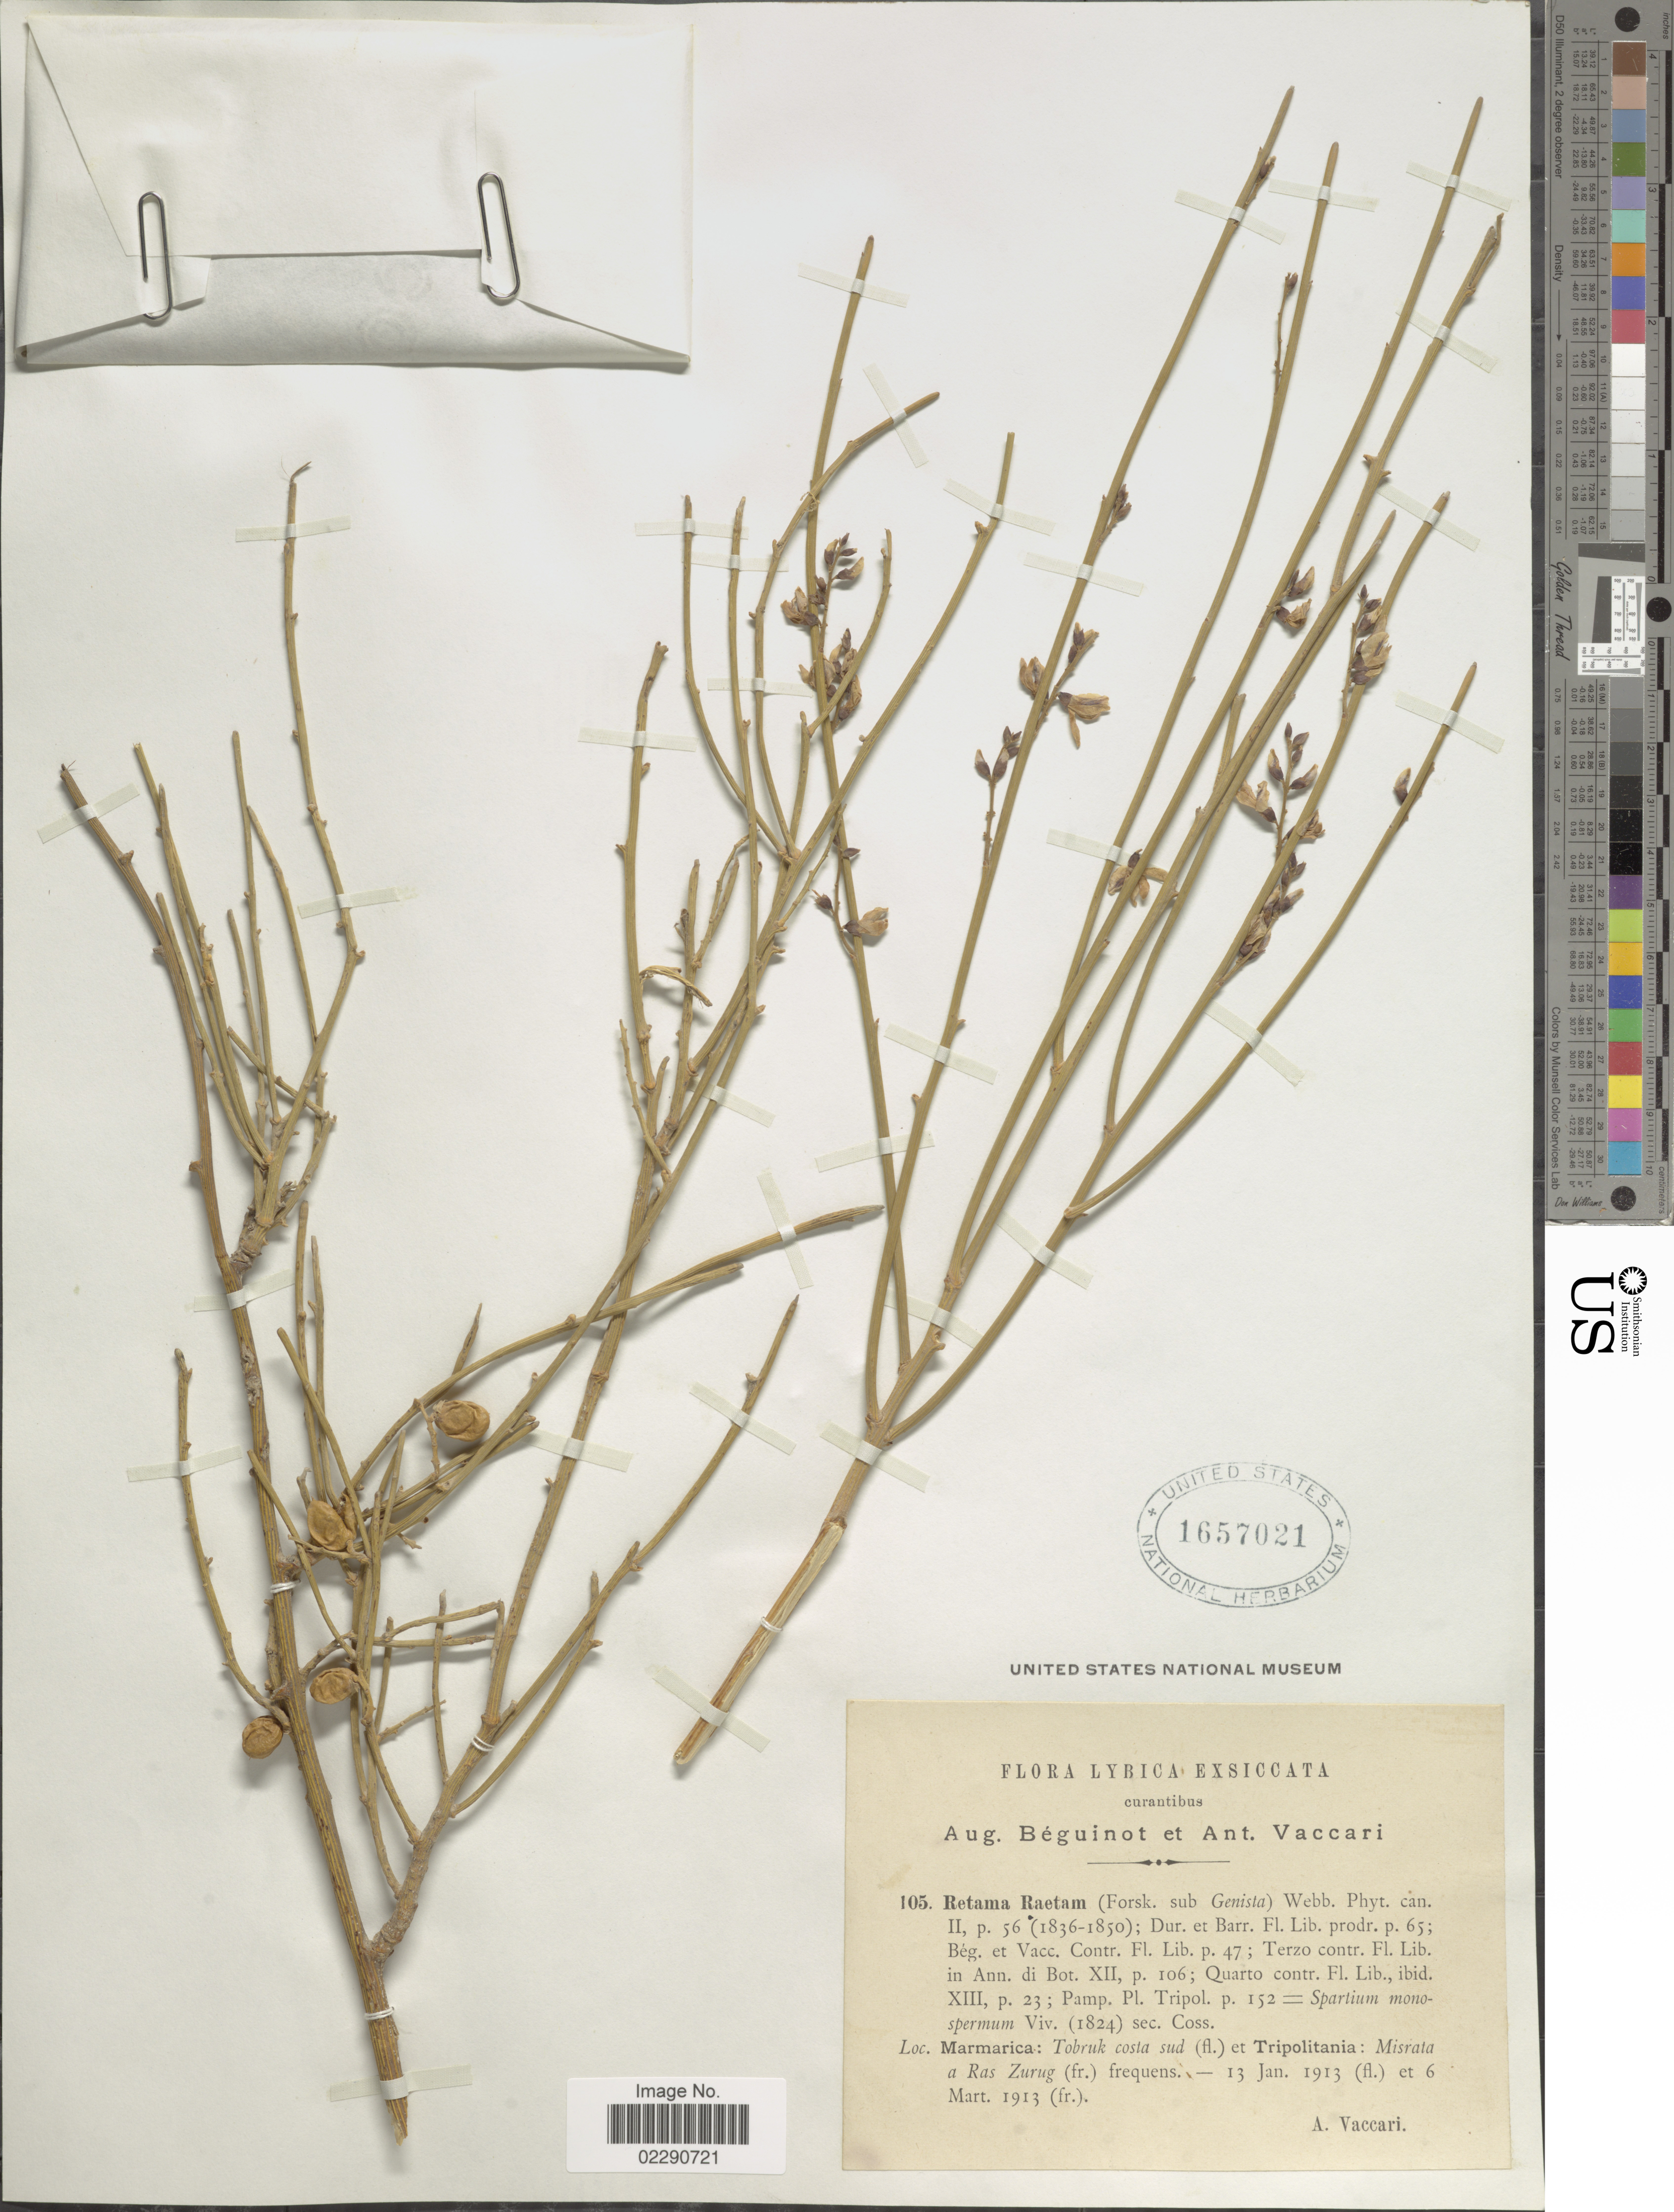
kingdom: Plantae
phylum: Tracheophyta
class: Magnoliopsida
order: Fabales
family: Fabaceae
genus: Retama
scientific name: Retama raetam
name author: (Forssk.) Webb & Berthel.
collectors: A. Vaccari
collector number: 105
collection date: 1913-01-13/1913-03-06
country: Libya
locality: Libica, Marmarica, Tobruk costa sud et Tripolitania, Misrata a Ras Zurug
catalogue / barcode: US 1657021